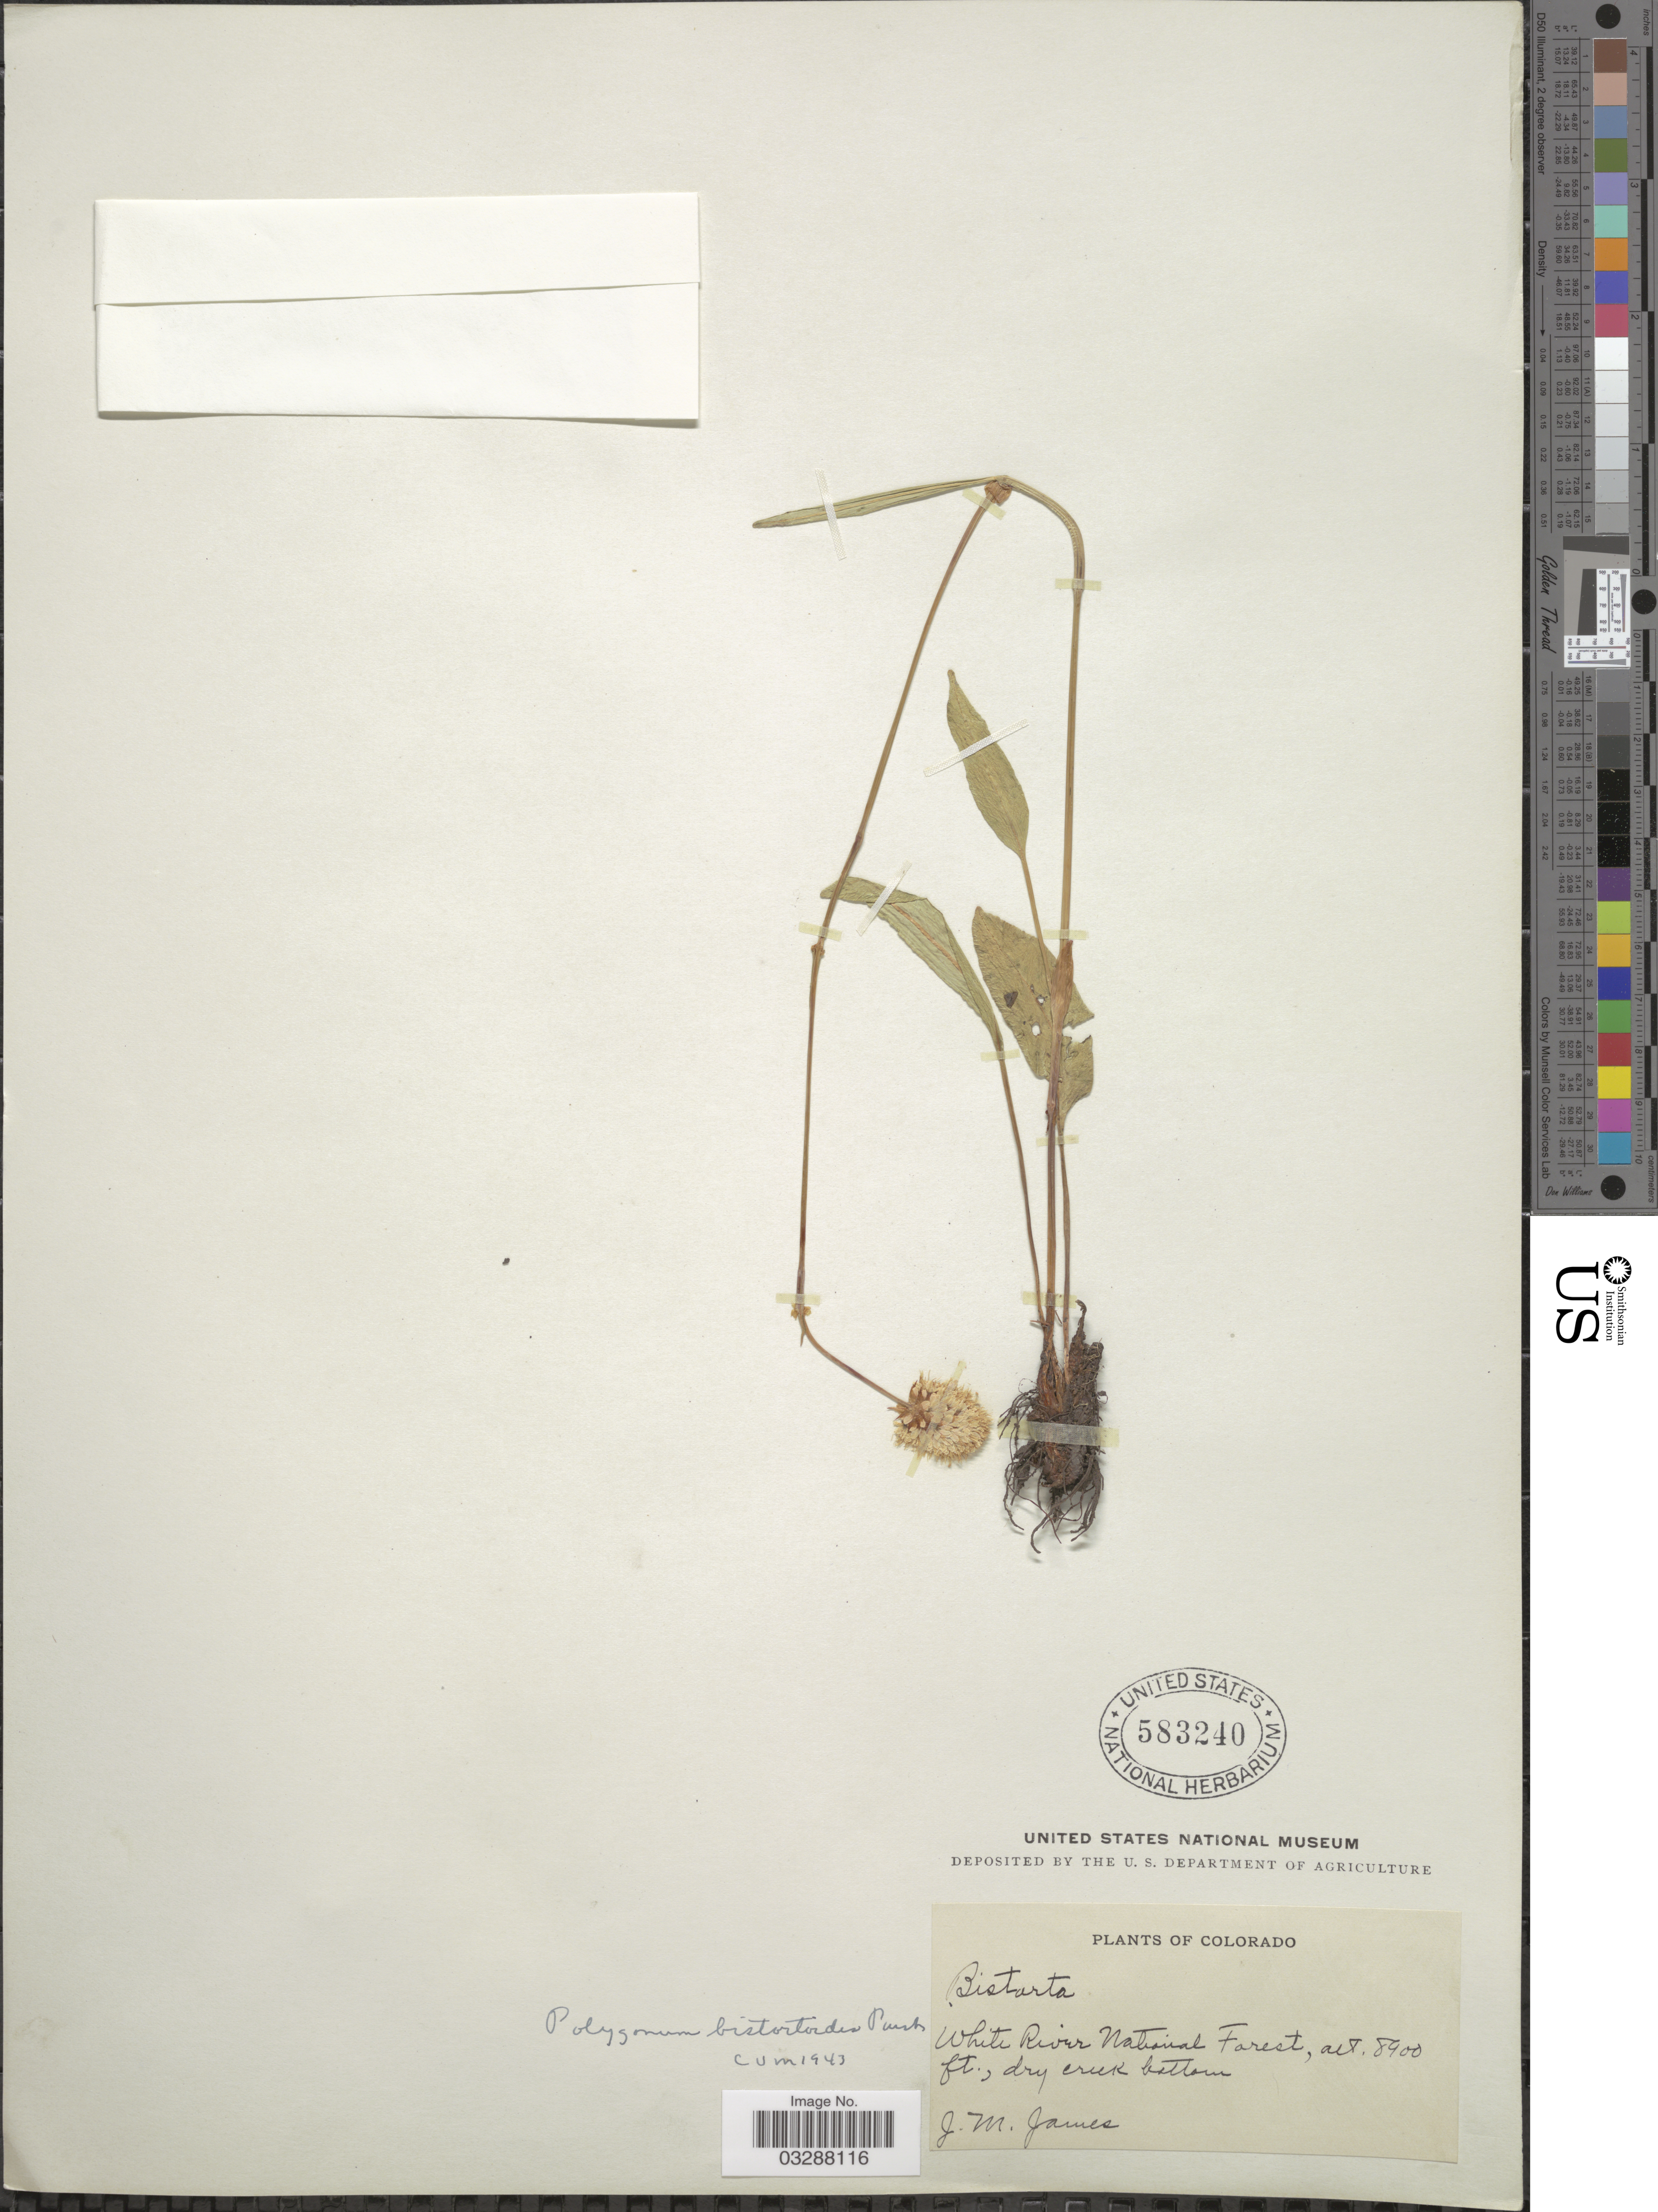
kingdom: Plantae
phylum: Tracheophyta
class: Magnoliopsida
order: Caryophyllales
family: Polygonaceae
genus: Bistorta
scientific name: Bistorta bistortoides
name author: (Pursh) Small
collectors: J. James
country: United States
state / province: Colorado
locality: White River National Forest.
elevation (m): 2713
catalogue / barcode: US 583240